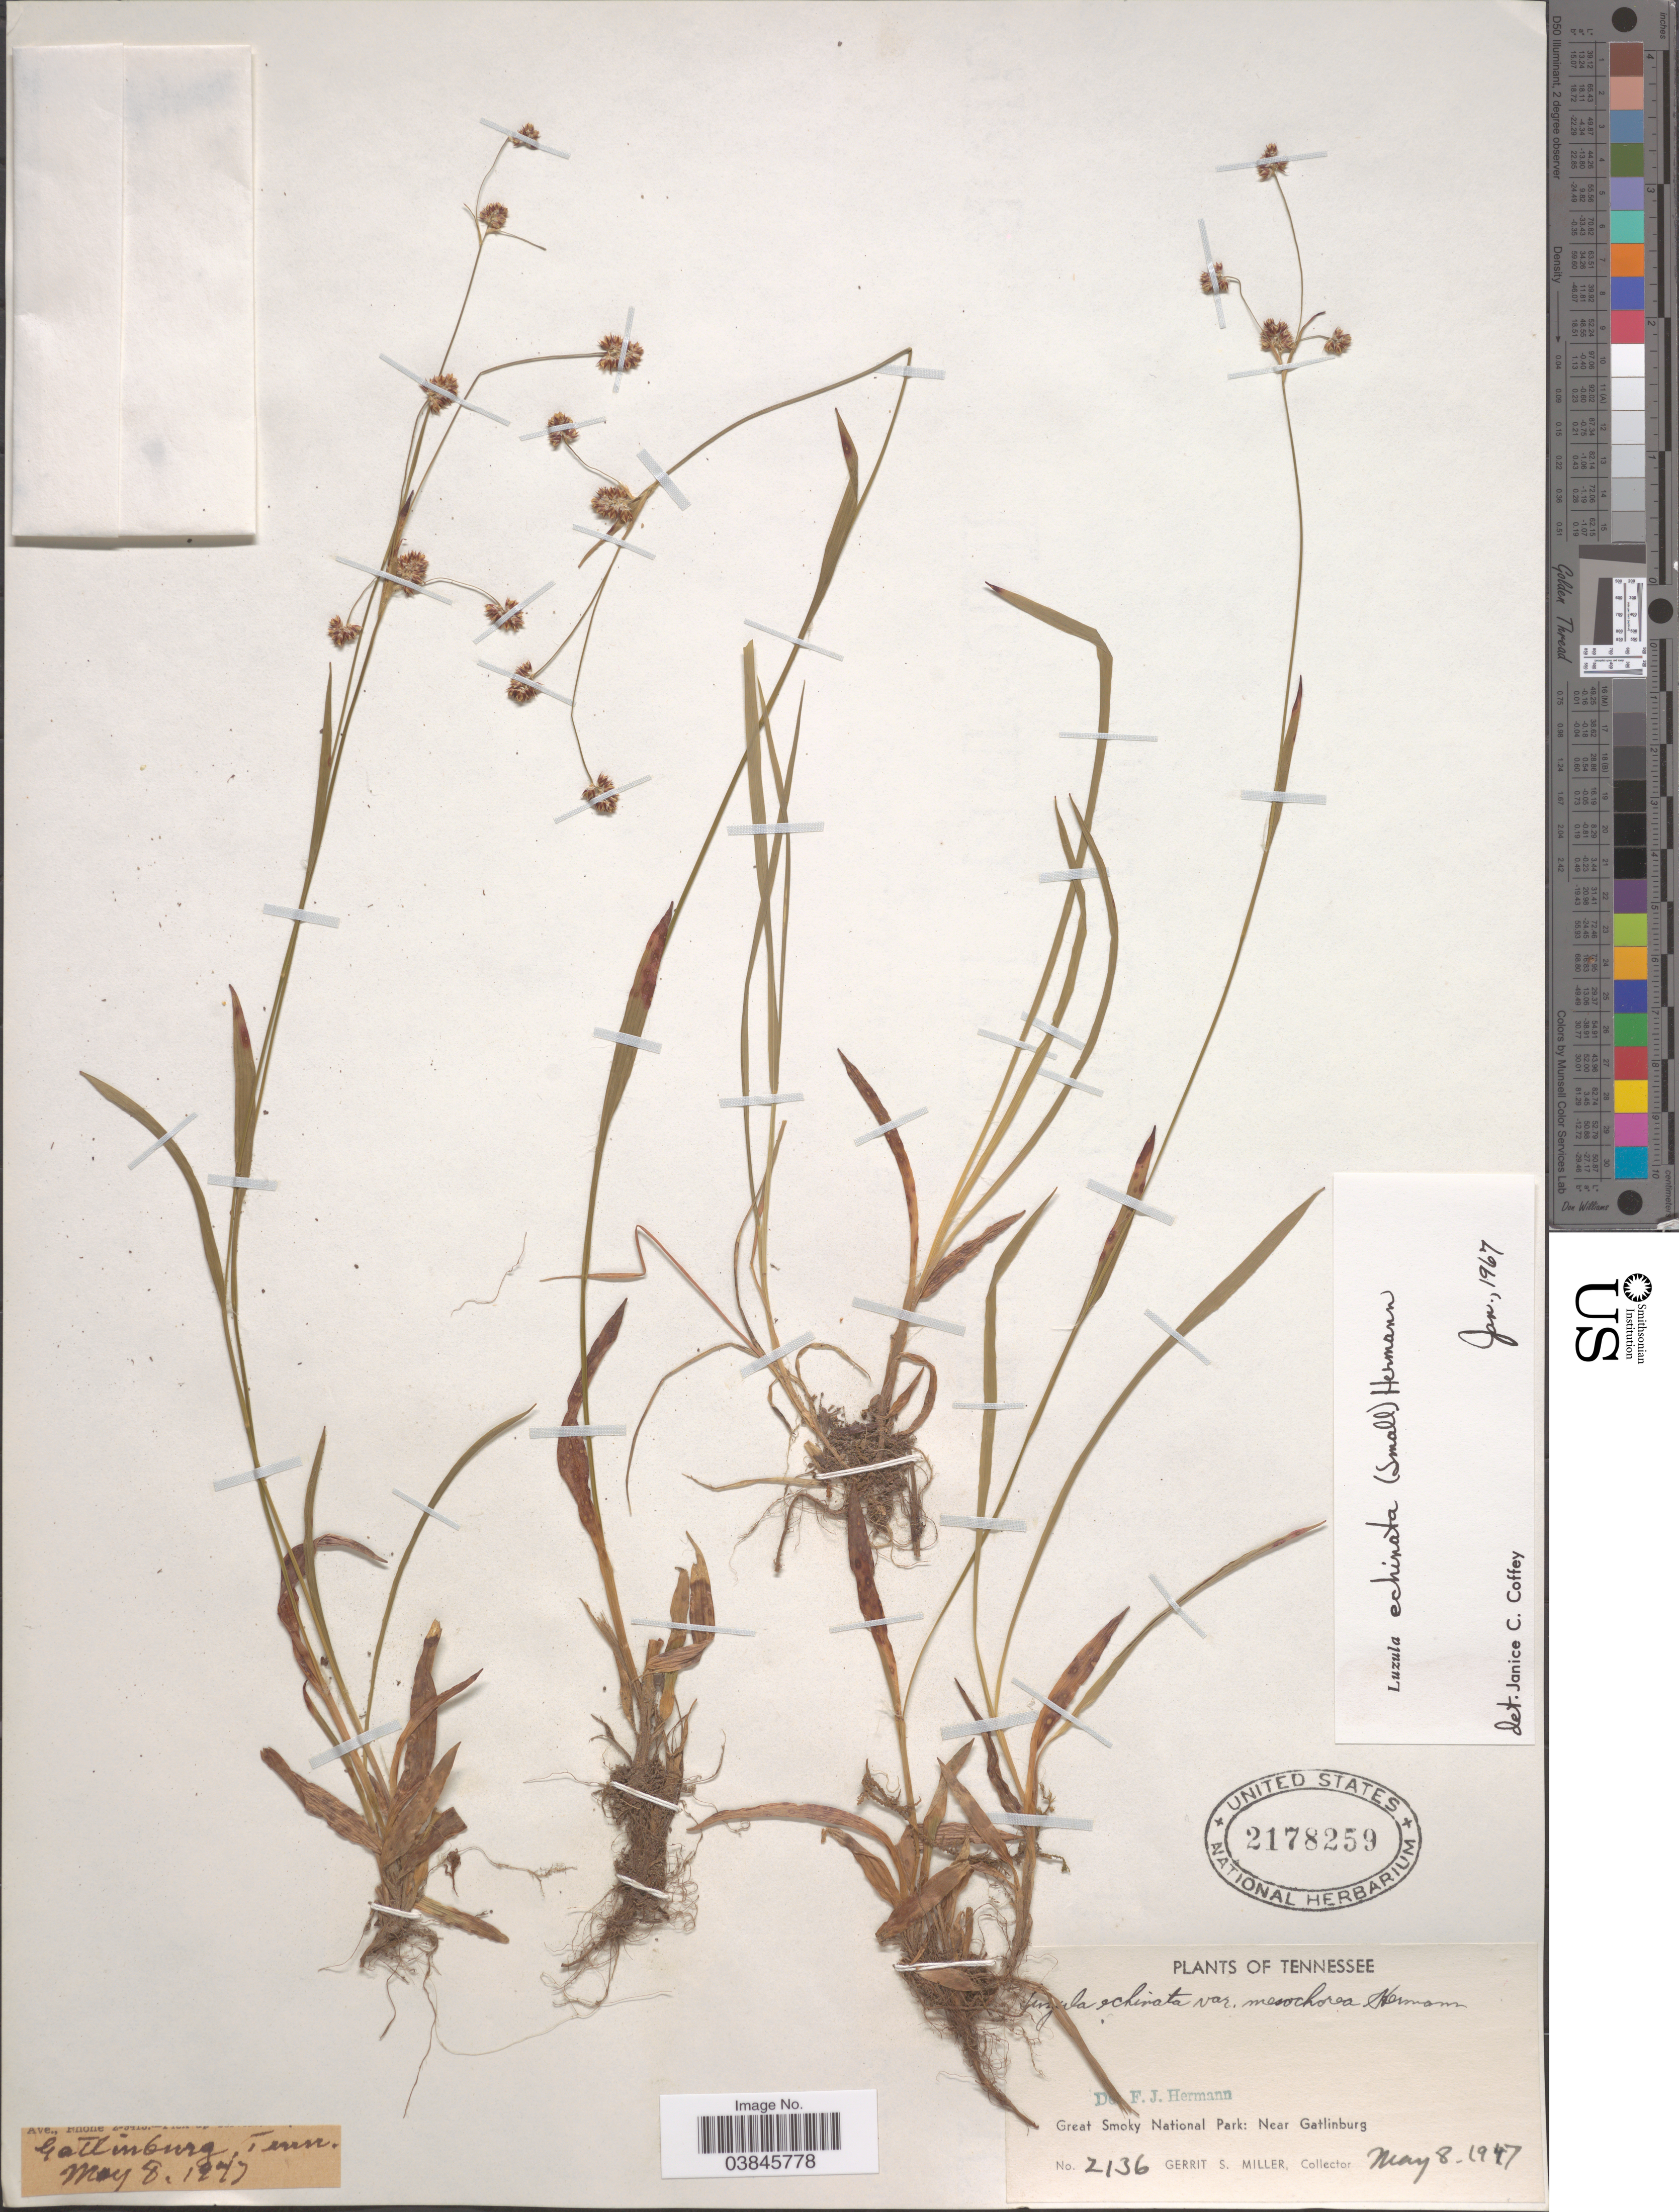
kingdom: Plantae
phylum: Tracheophyta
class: Liliopsida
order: Poales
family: Juncaceae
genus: Luzula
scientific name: Luzula echinata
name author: (Small) F.J. Herm.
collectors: G. S. Miller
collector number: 2136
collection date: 1947-05-08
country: United States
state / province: Tennessee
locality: Great Smoky National Park: Near Gatlinburg.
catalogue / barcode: US 2178259